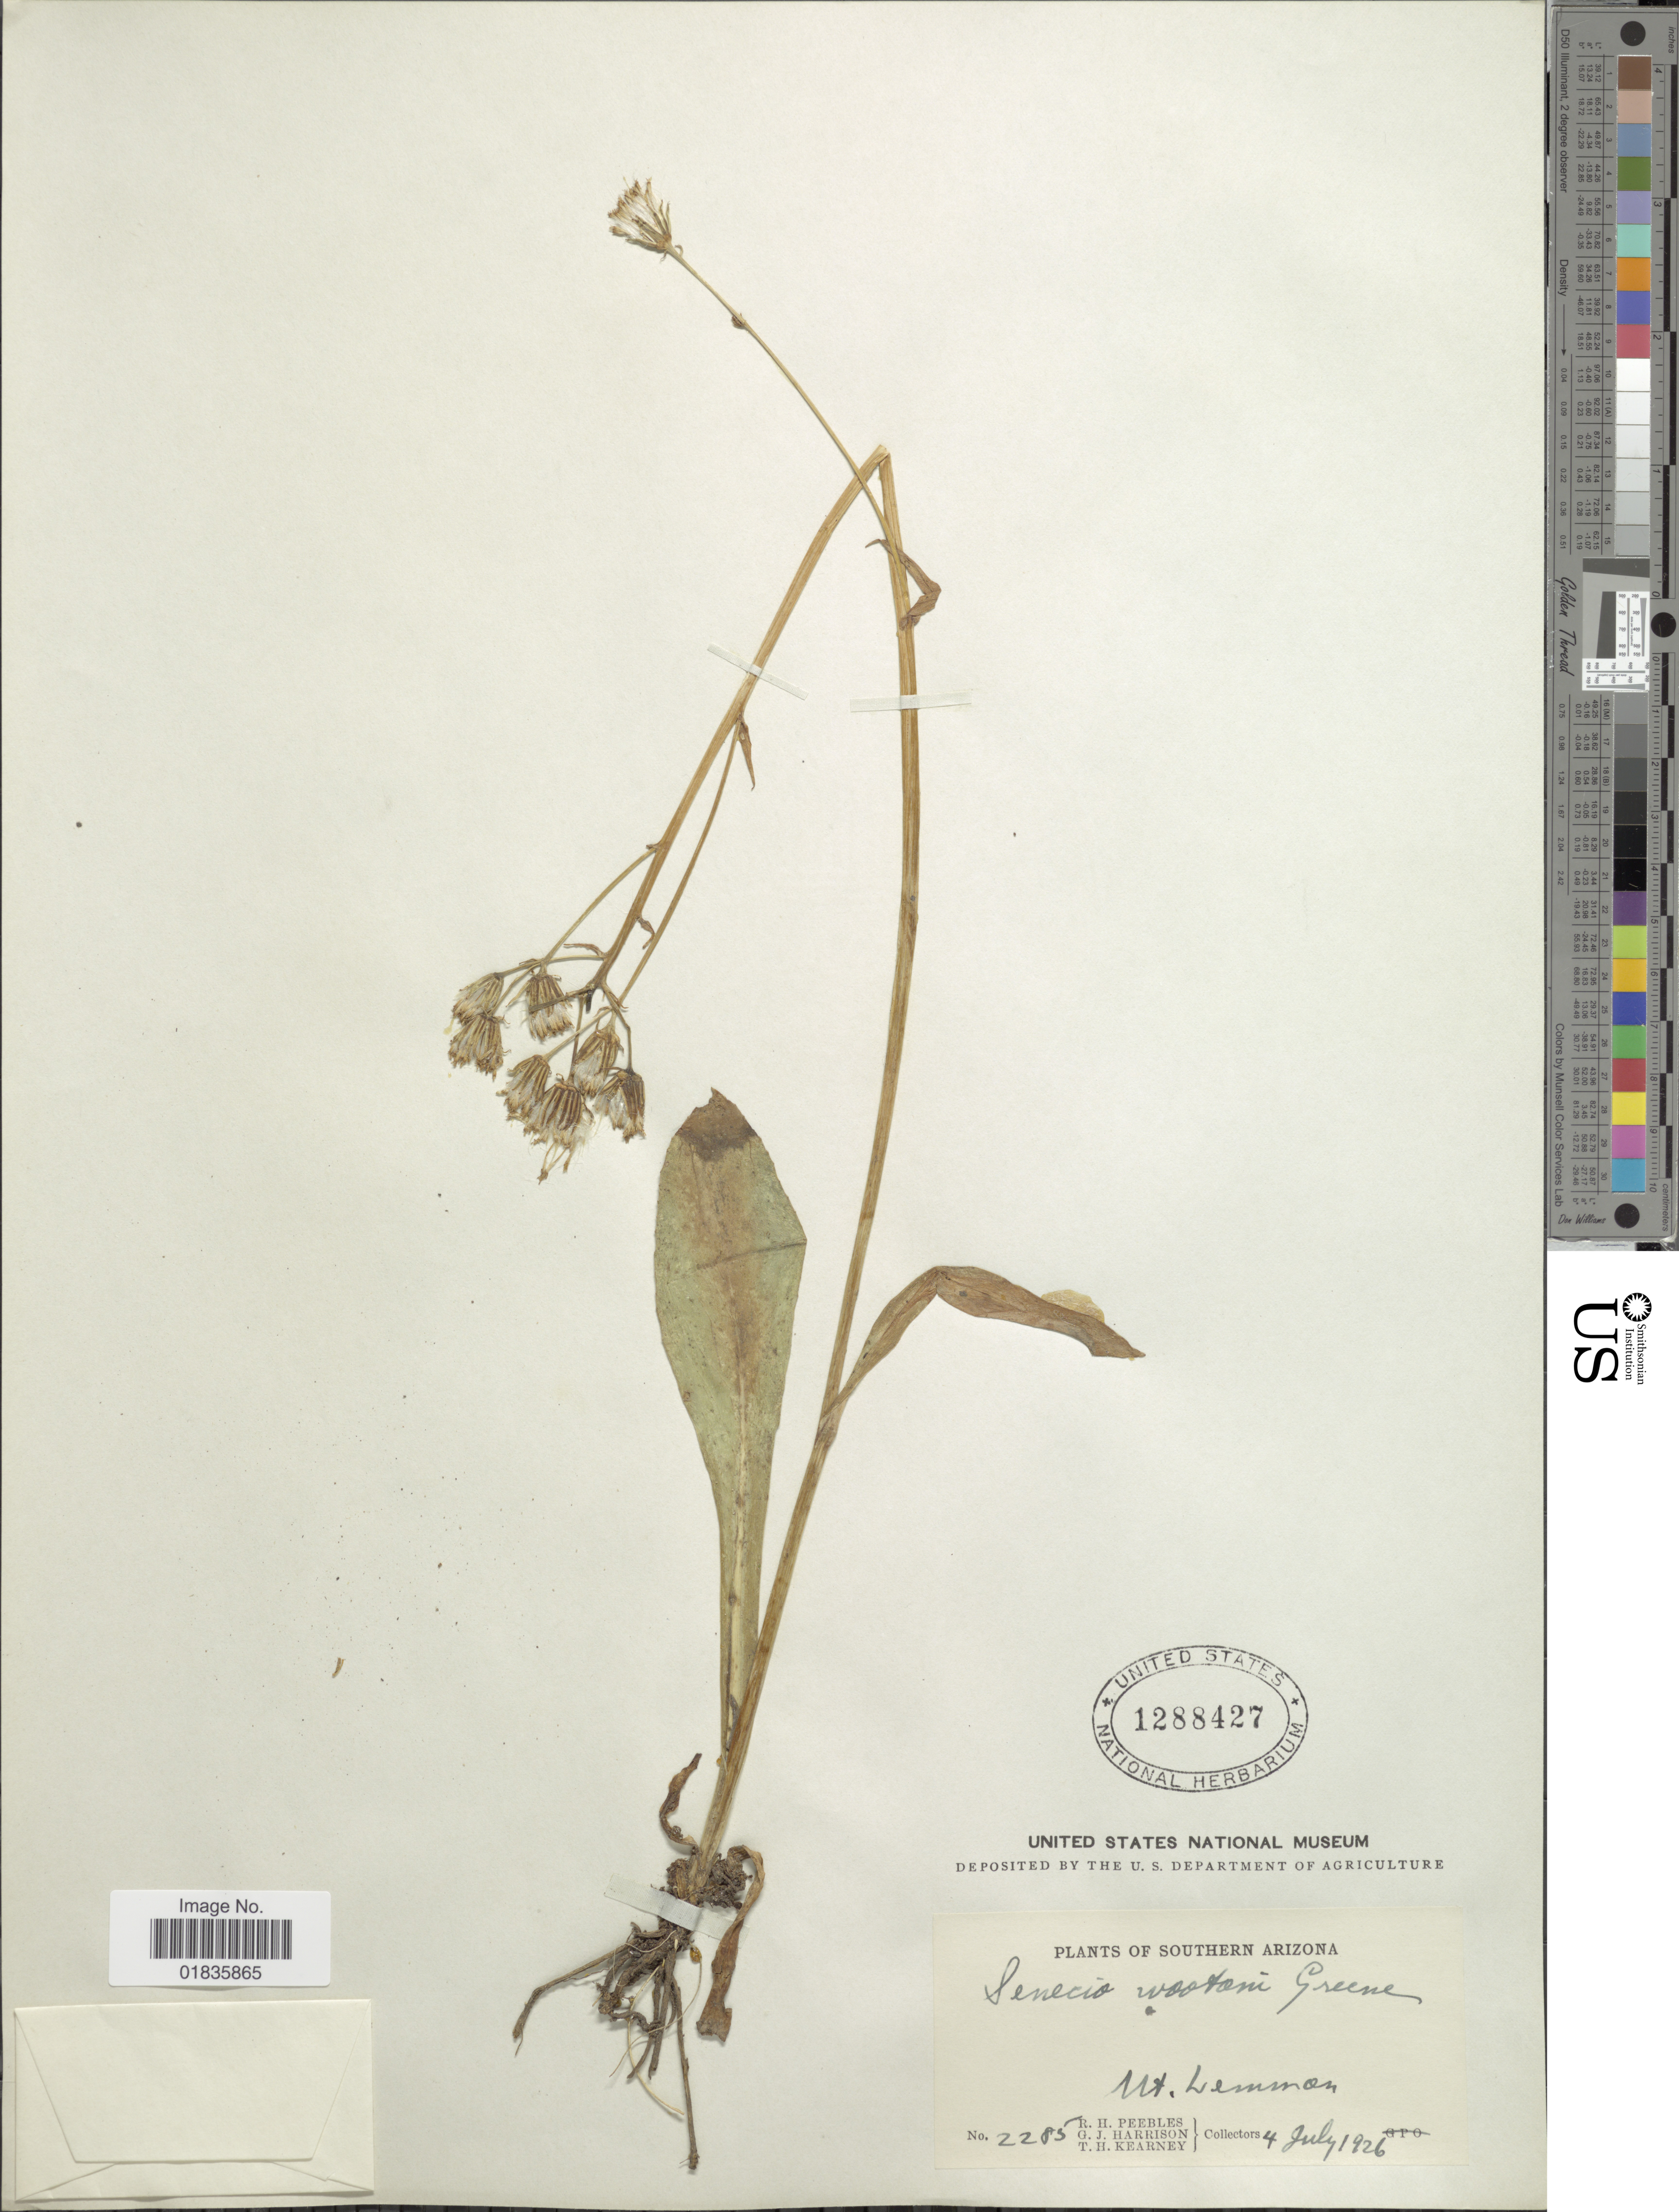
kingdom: Plantae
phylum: Tracheophyta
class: Magnoliopsida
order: Asterales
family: Asteraceae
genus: Senecio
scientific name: Senecio wootonii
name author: Greene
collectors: R. H. Peebles, G. J. Harrison & T. H. Kearney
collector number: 2285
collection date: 1926-07-04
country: United States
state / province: Arizona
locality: Southern Arizona, Mt. Lemmon.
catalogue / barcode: US 1288427